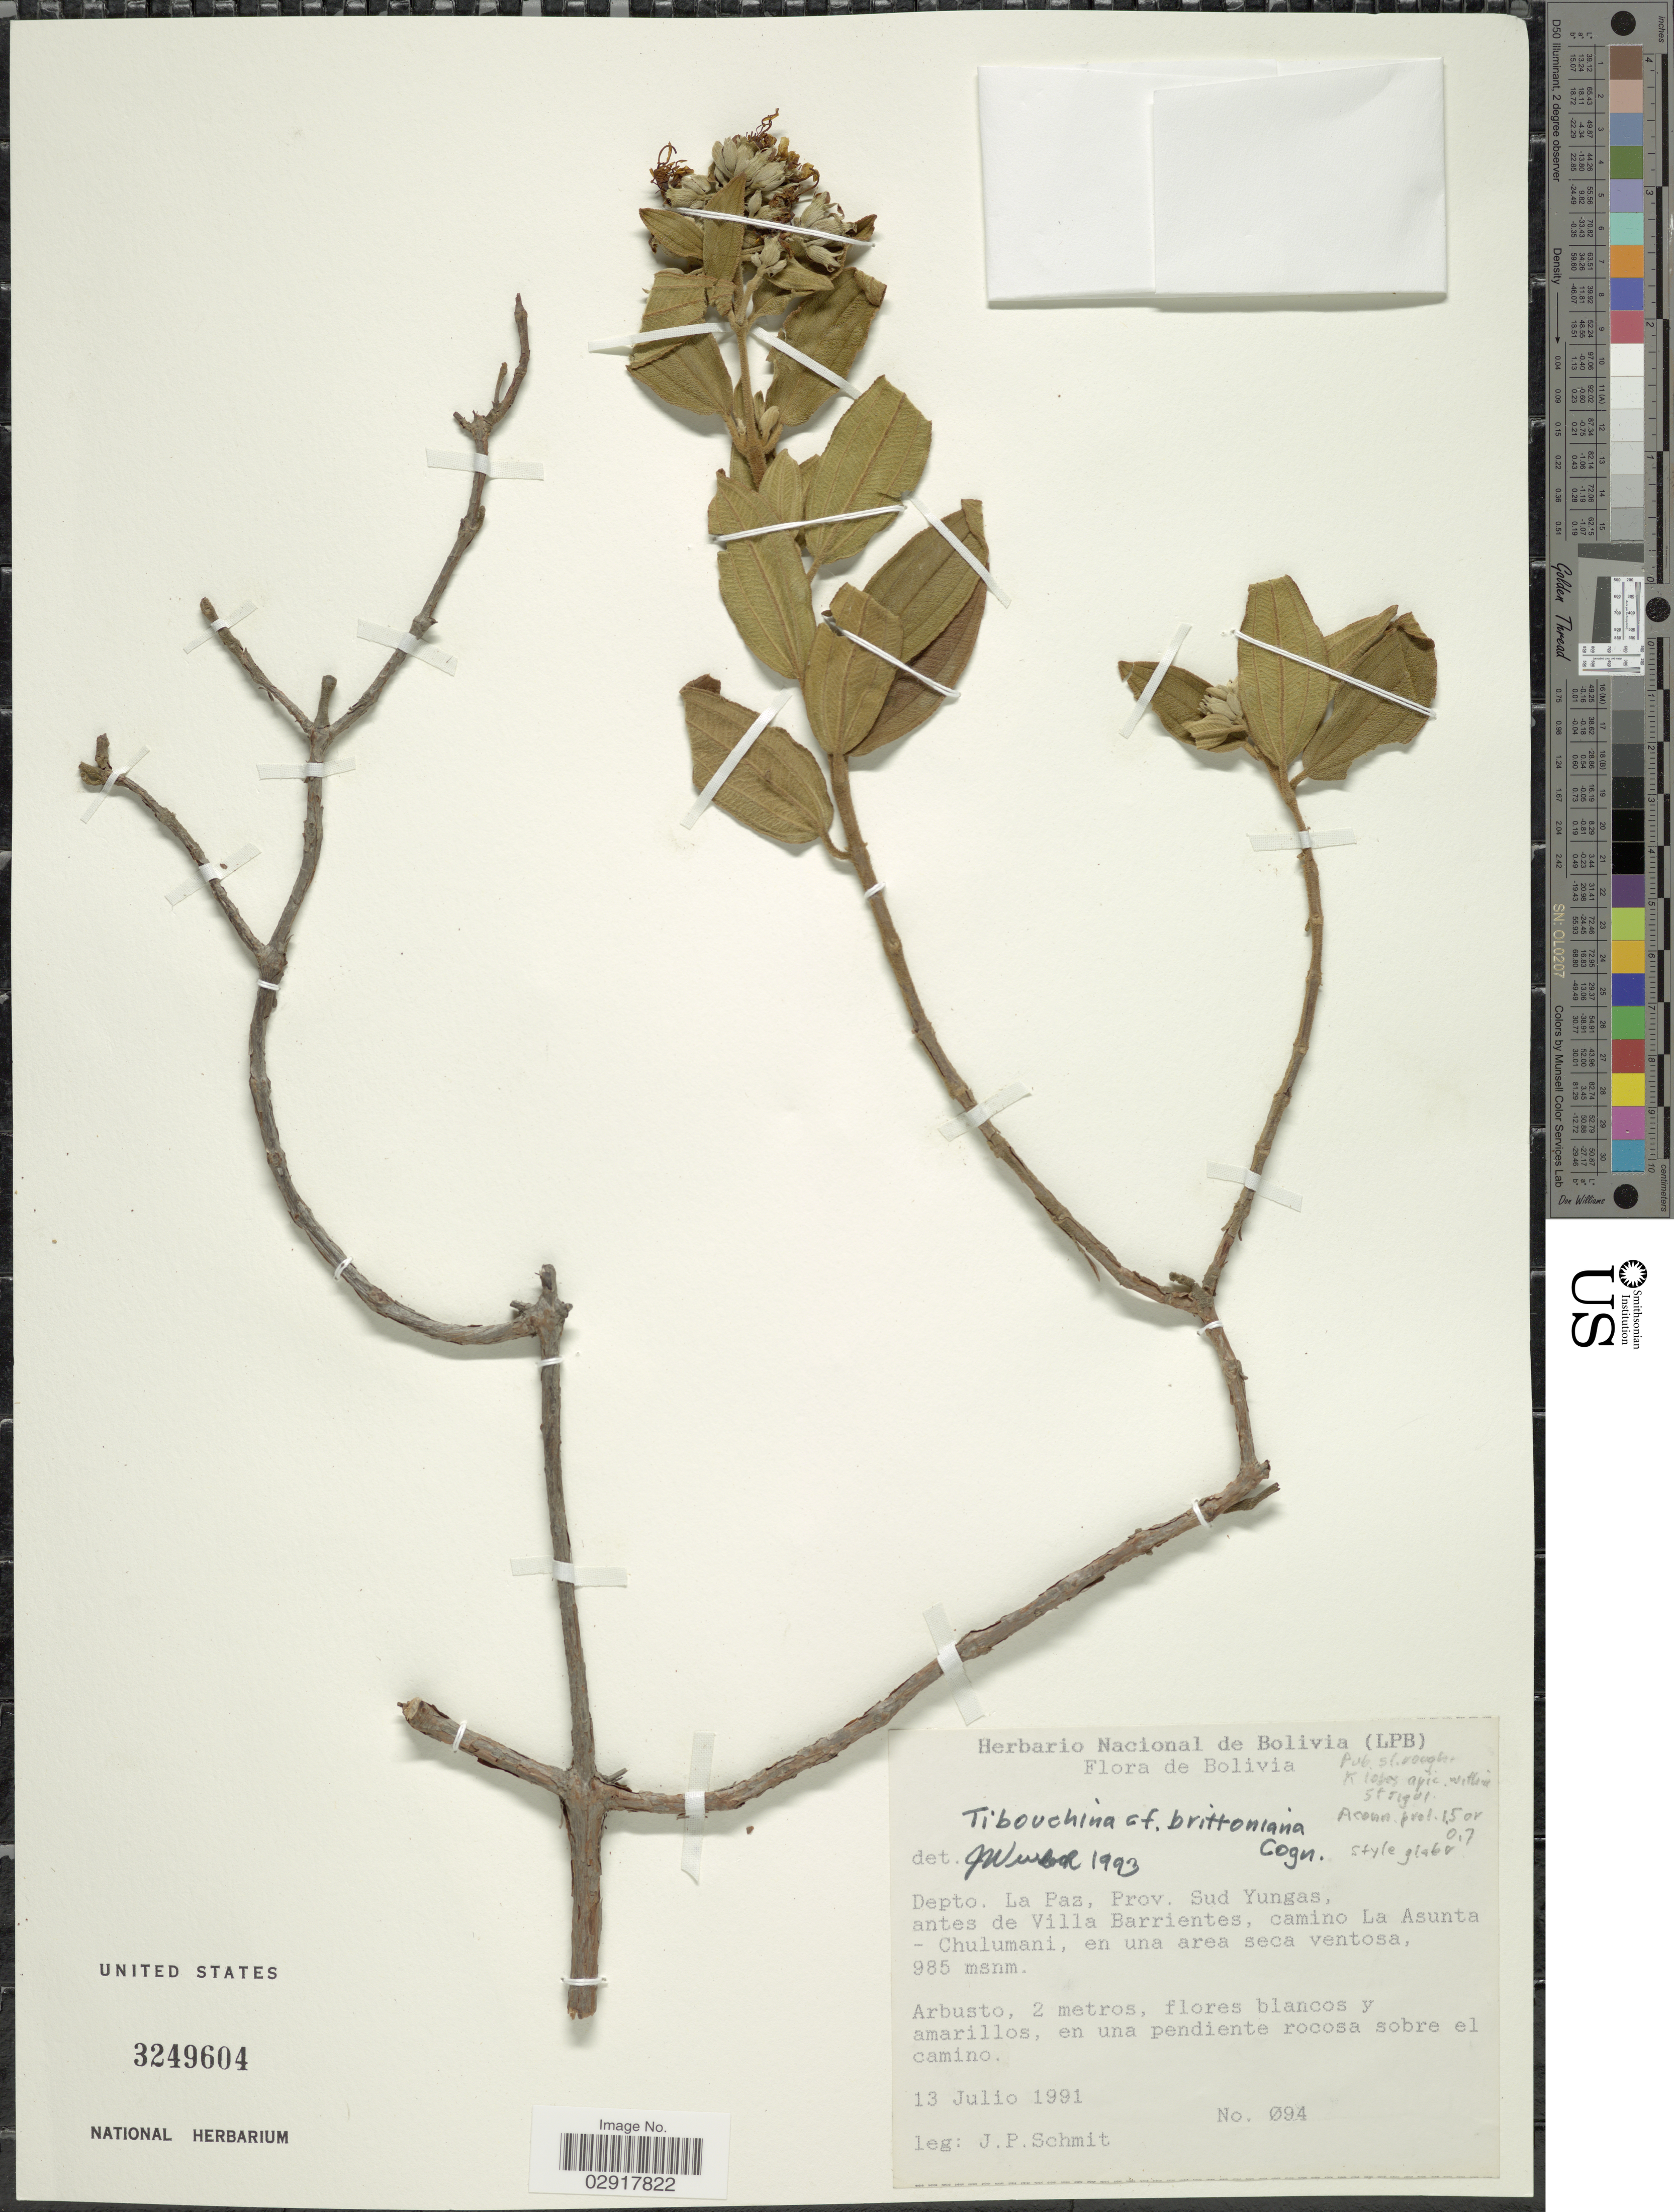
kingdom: Plantae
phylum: Tracheophyta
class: Magnoliopsida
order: Myrtales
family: Melastomataceae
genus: Chaetogastra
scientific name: Chaetogastra brittoniana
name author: (Cogn.) P.J.F. Guim. & Michelang.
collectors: J. Schmit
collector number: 094?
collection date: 1991-07-13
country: Bolivia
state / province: La Paz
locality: Depto. La Paz, Prov. Sud Yungas, antes de Villa Barrientes, camino La Asunta - Chulumani, en una area seca ventosa.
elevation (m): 985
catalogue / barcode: US 3249604